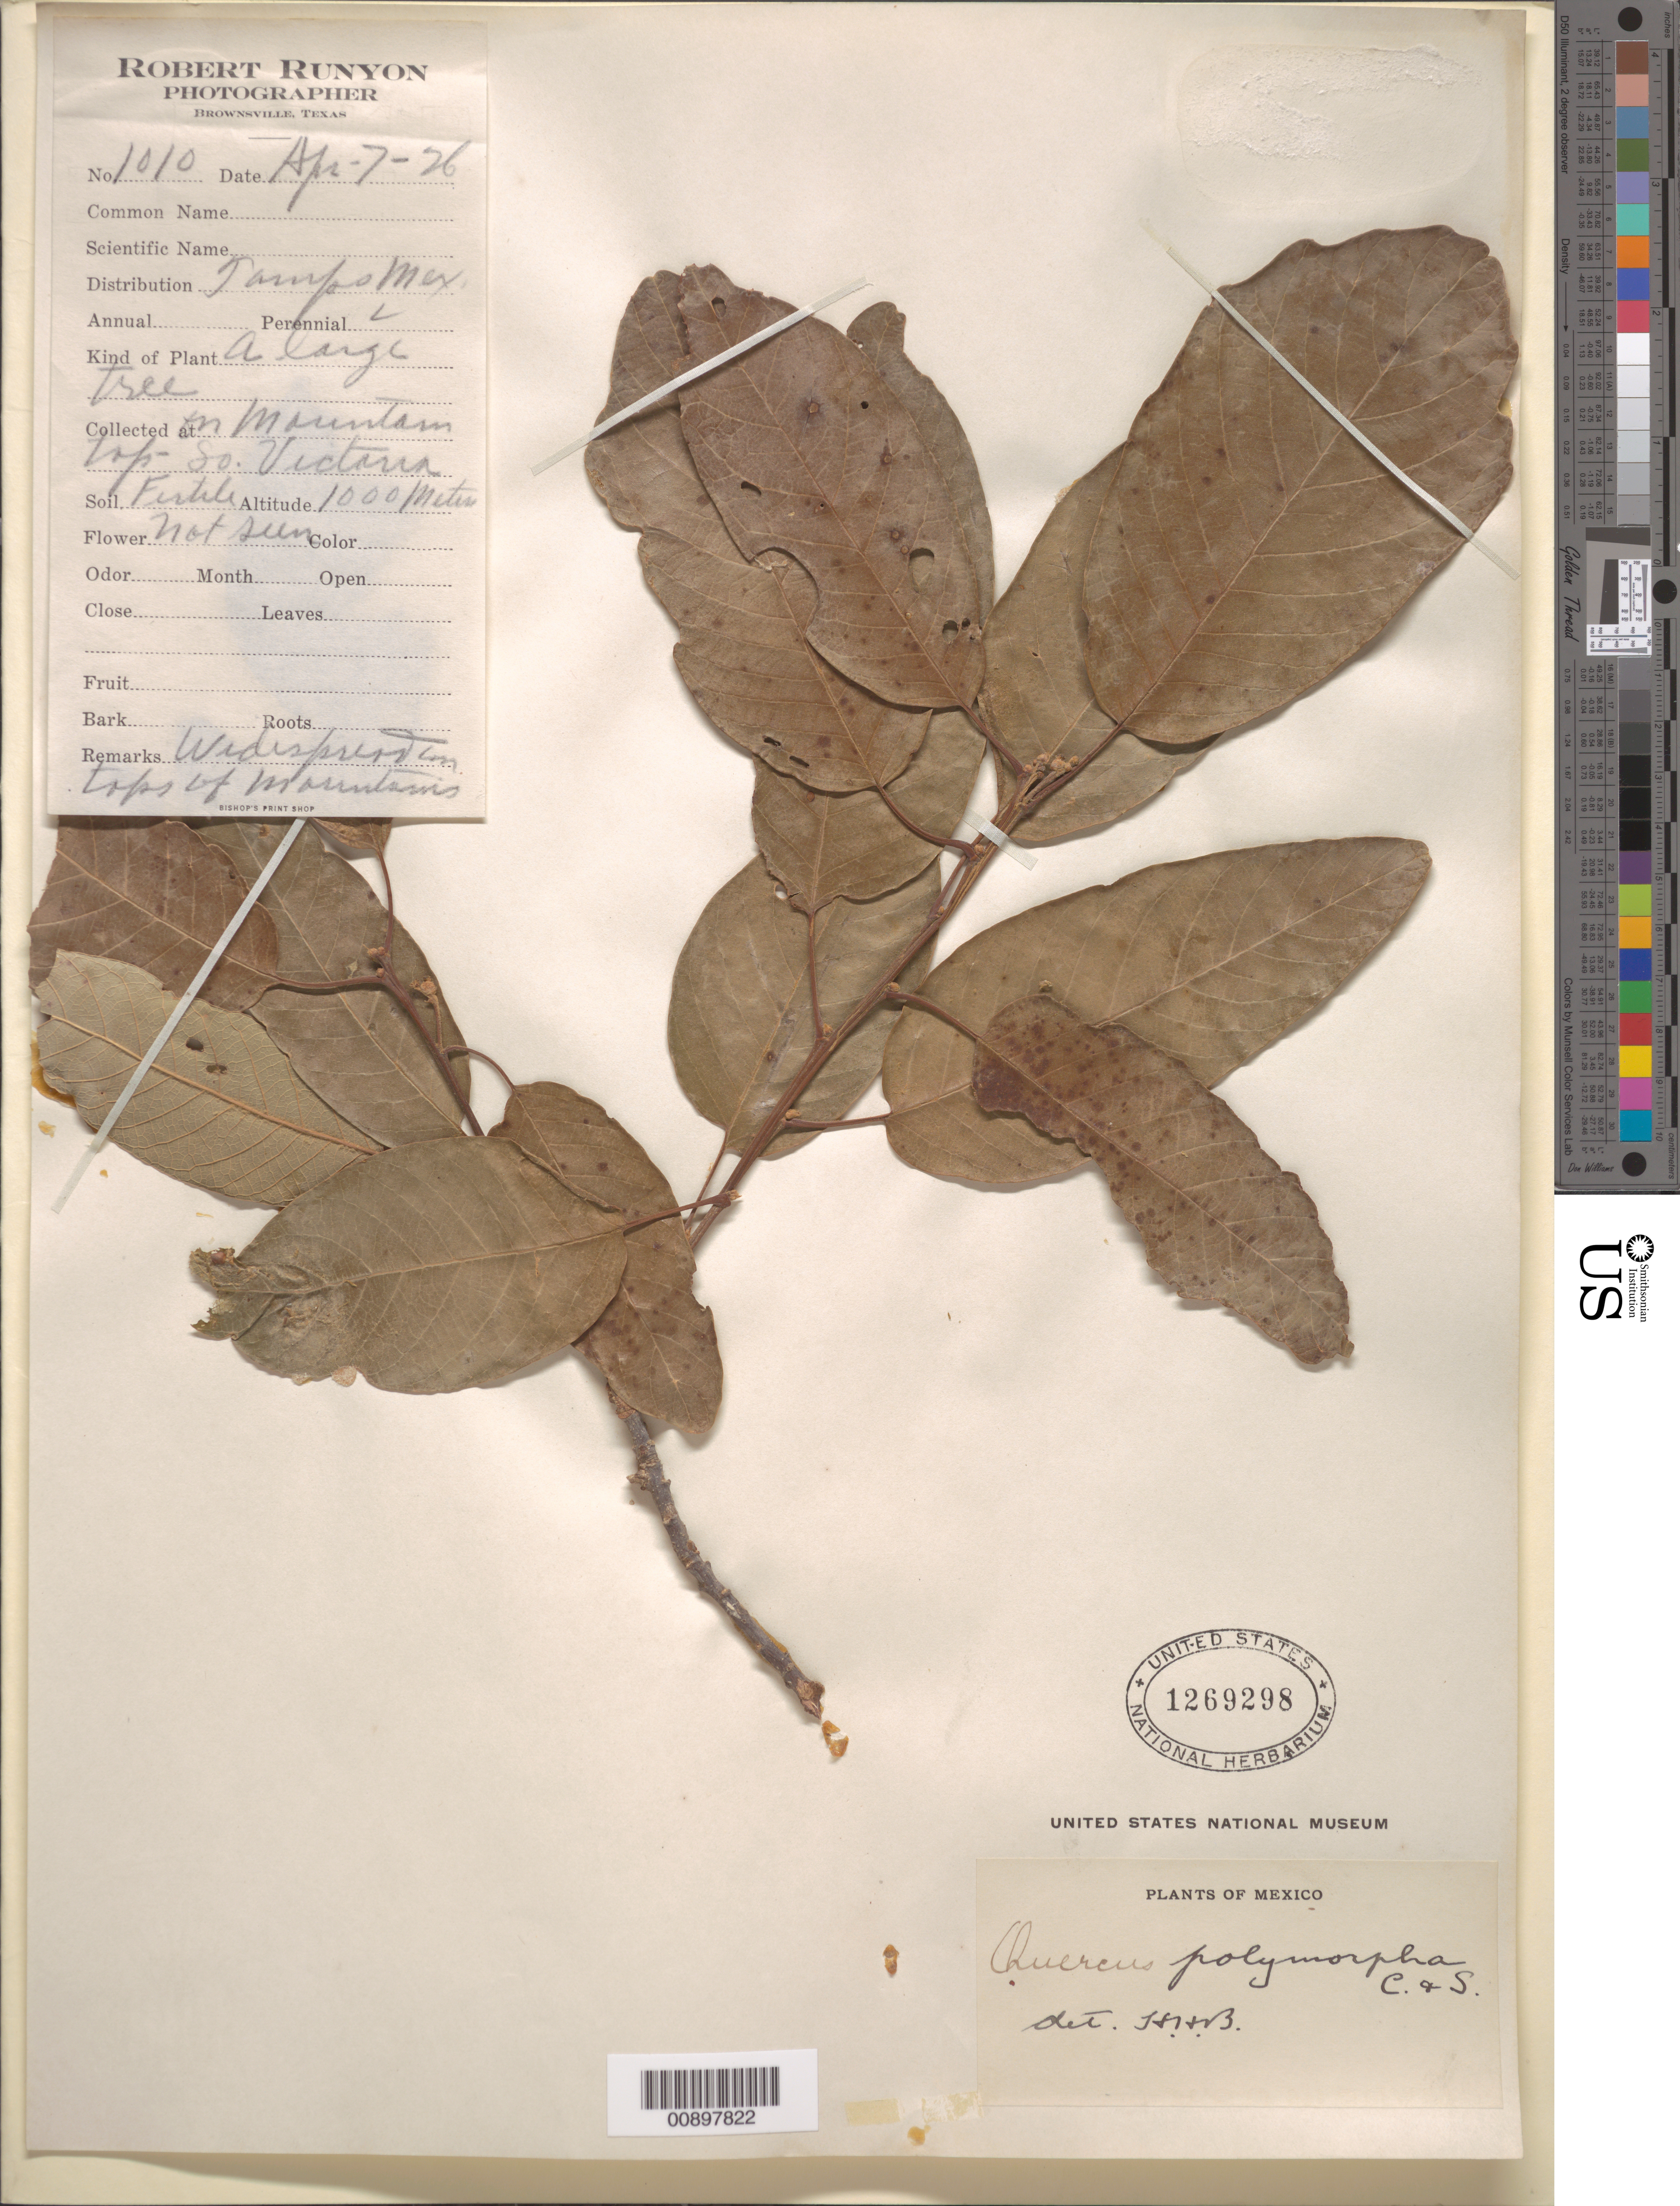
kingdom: Plantae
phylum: Tracheophyta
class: Magnoliopsida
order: Fagales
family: Fagaceae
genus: Quercus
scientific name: Quercus polymorpha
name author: Schltdl. & Cham.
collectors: R. Runyon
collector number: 1010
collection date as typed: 07 Apr 1926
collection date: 1926-04-07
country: Mexico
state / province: Tamaulipas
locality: Mountains SO. Victoria, Tamaulipas.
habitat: On mountain top. Soil fertile.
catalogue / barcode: US 1269298